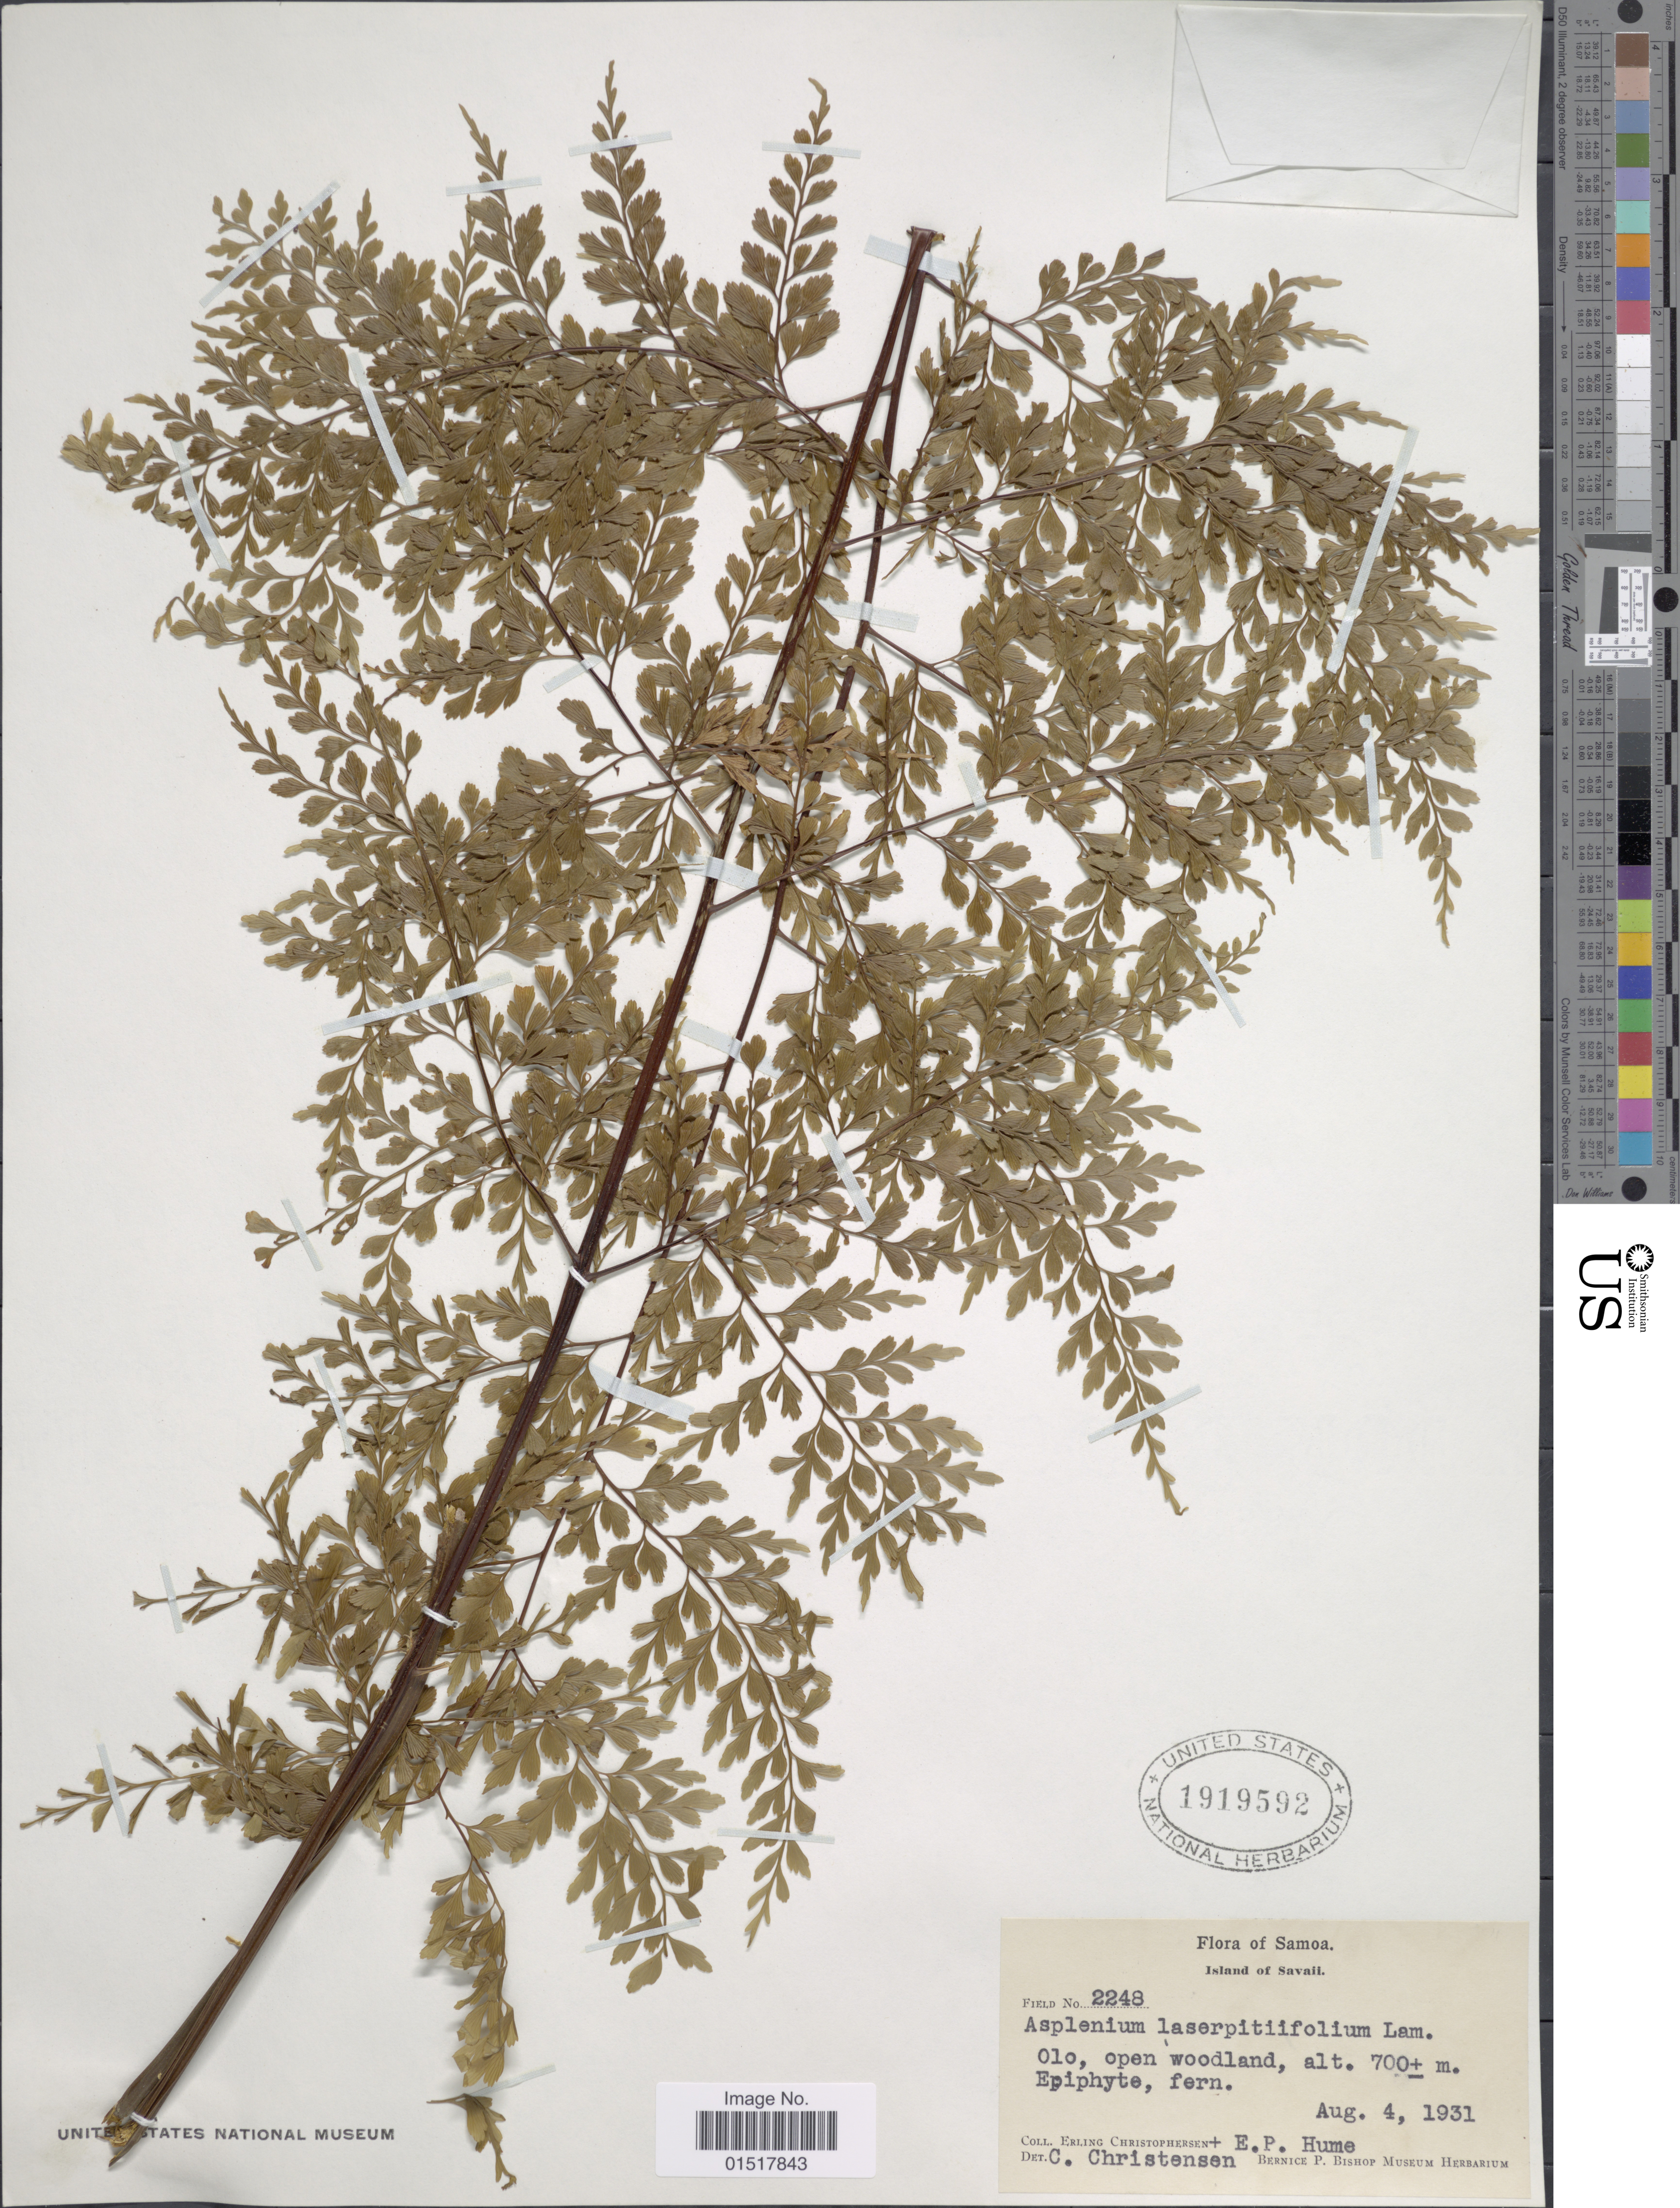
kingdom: Plantae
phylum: Tracheophyta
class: Polypodiopsida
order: Polypodiales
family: Aspleniaceae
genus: Asplenium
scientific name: Asplenium laserpitiifolium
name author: Lam.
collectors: E. Christophersen & E. P. Hume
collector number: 2248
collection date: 1931-08-04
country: Samoa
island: Savai'i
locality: Samoa. Island of Savaii. Olo, open woodland.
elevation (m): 700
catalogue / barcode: US 1919592